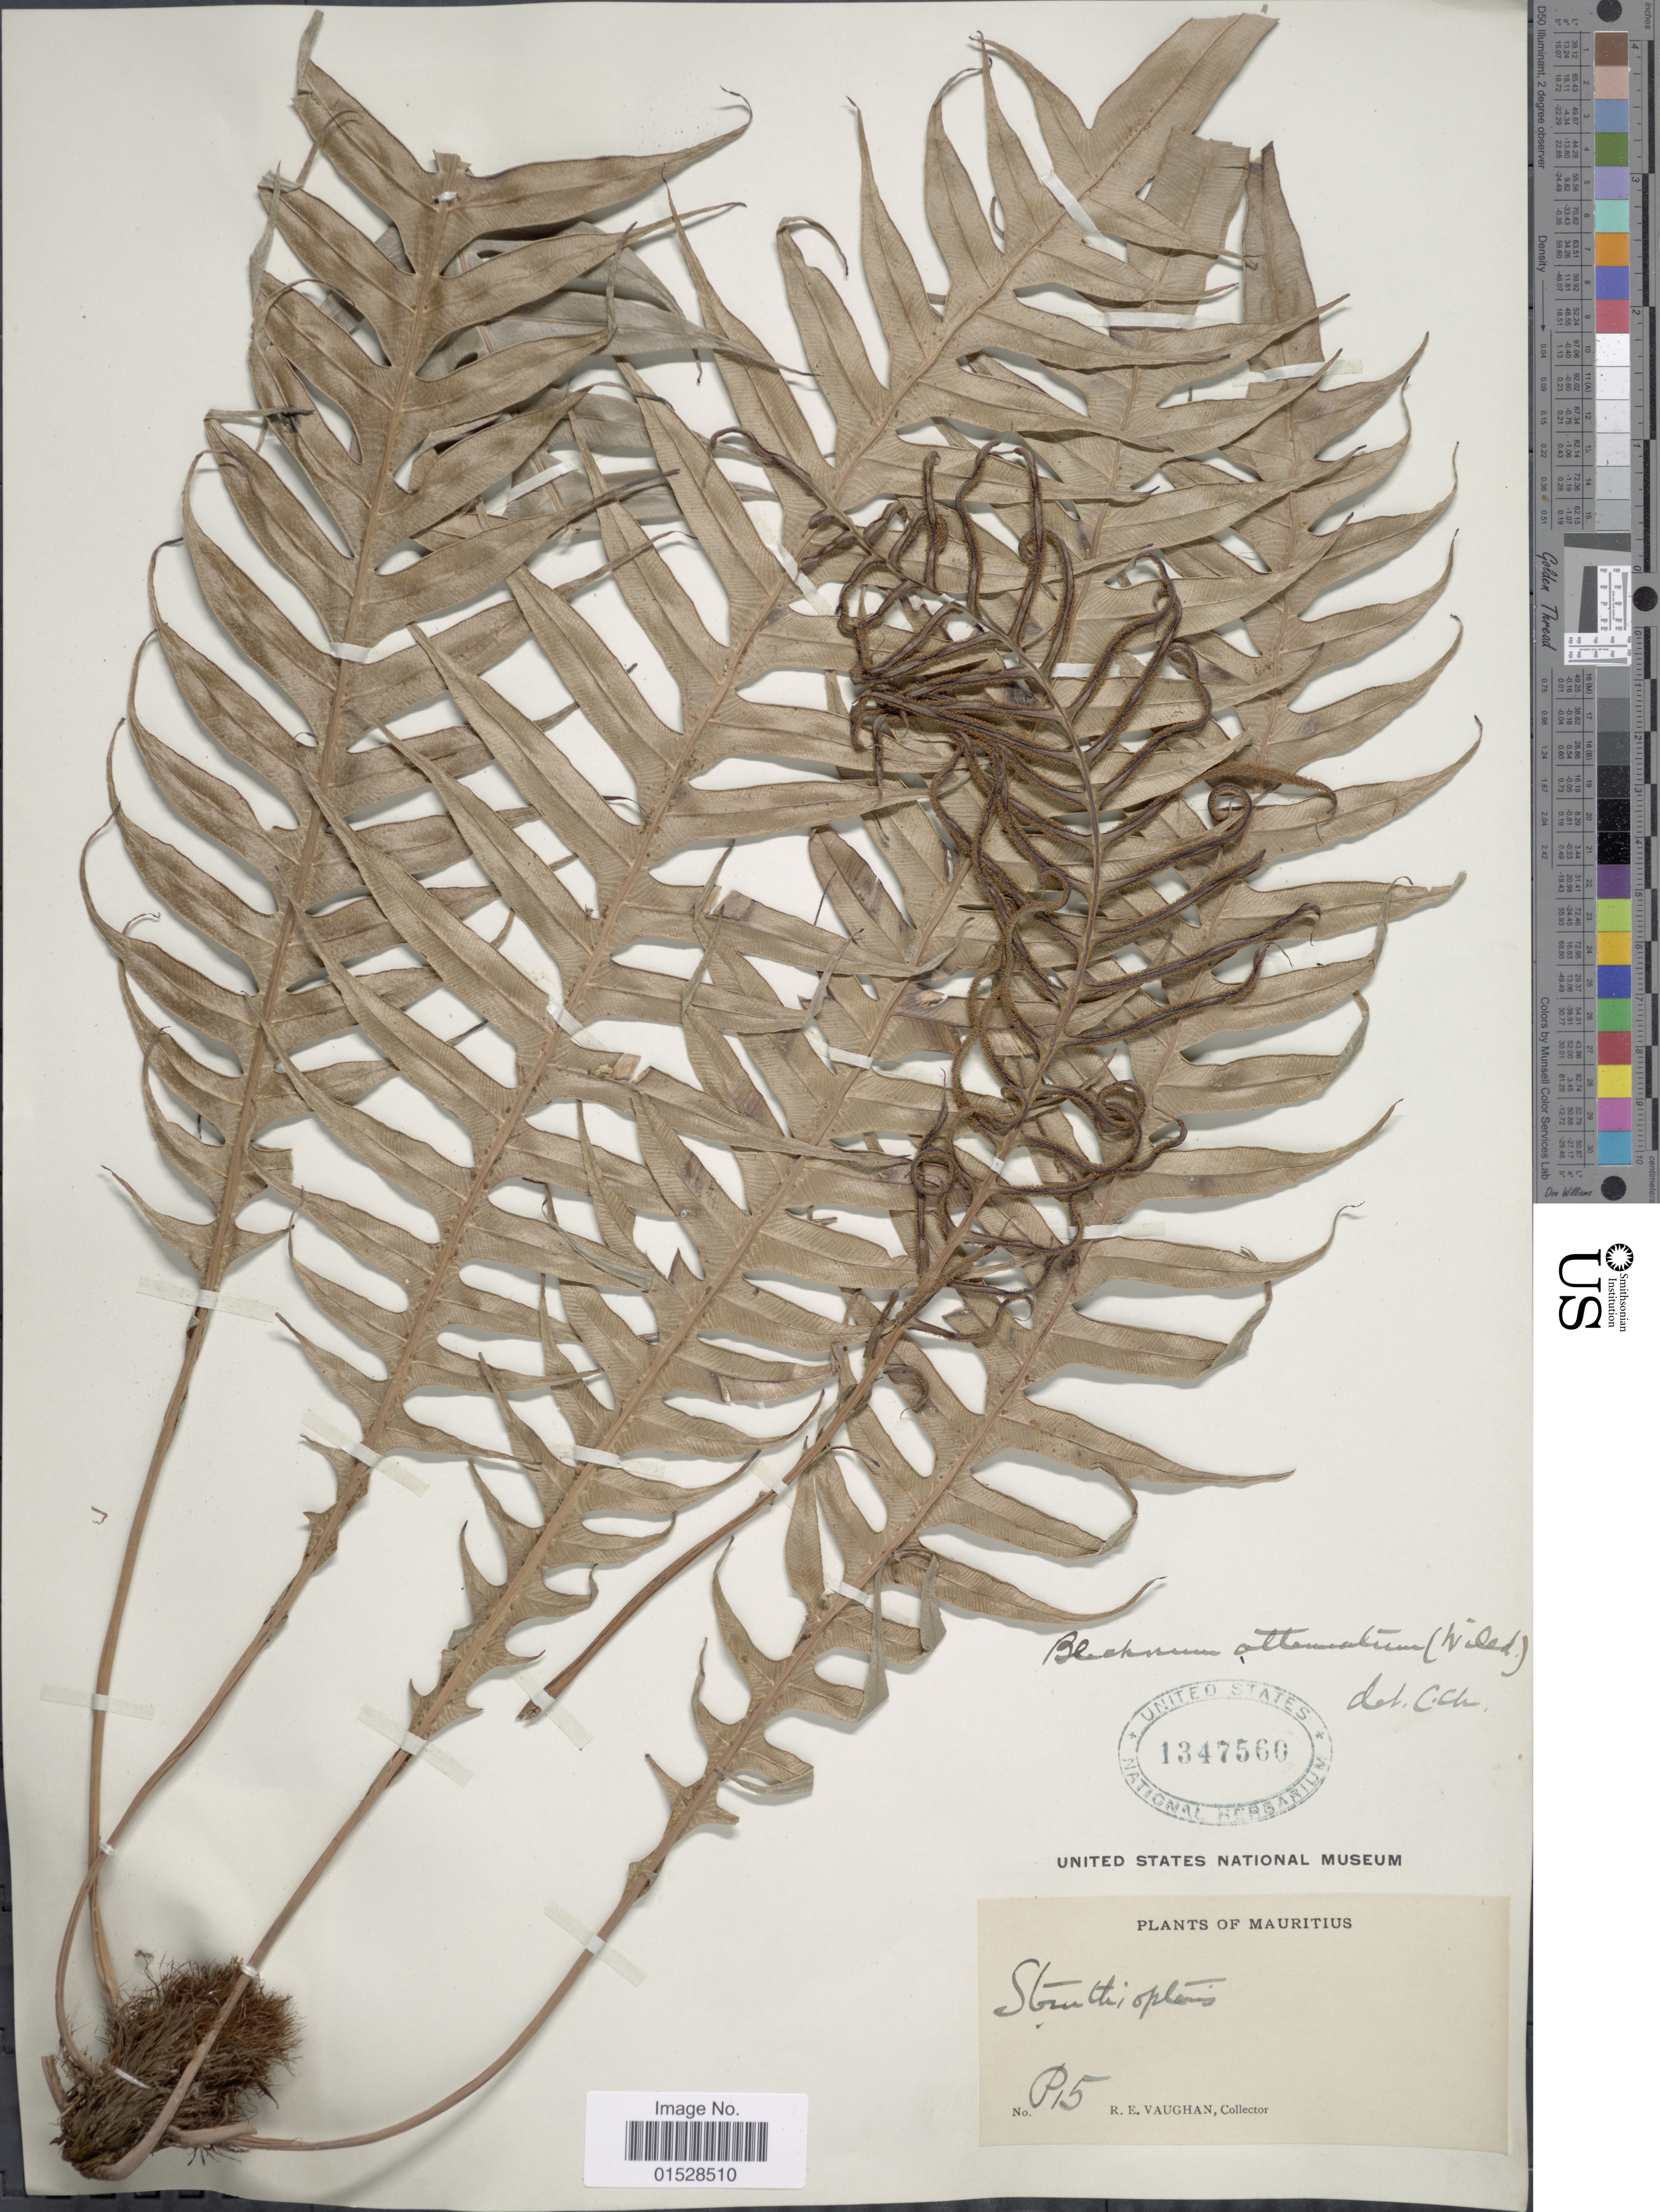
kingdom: Plantae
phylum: Tracheophyta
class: Polypodiopsida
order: Polypodiales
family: Blechnaceae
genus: Lomaridium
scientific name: Lomaridium attenuatum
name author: (Sw.) Gasper & V.A.O. Dittrich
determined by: Vazquez, R.; Molino, S.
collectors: R. Vaughan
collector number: P15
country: Mauritius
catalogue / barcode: US 1347566